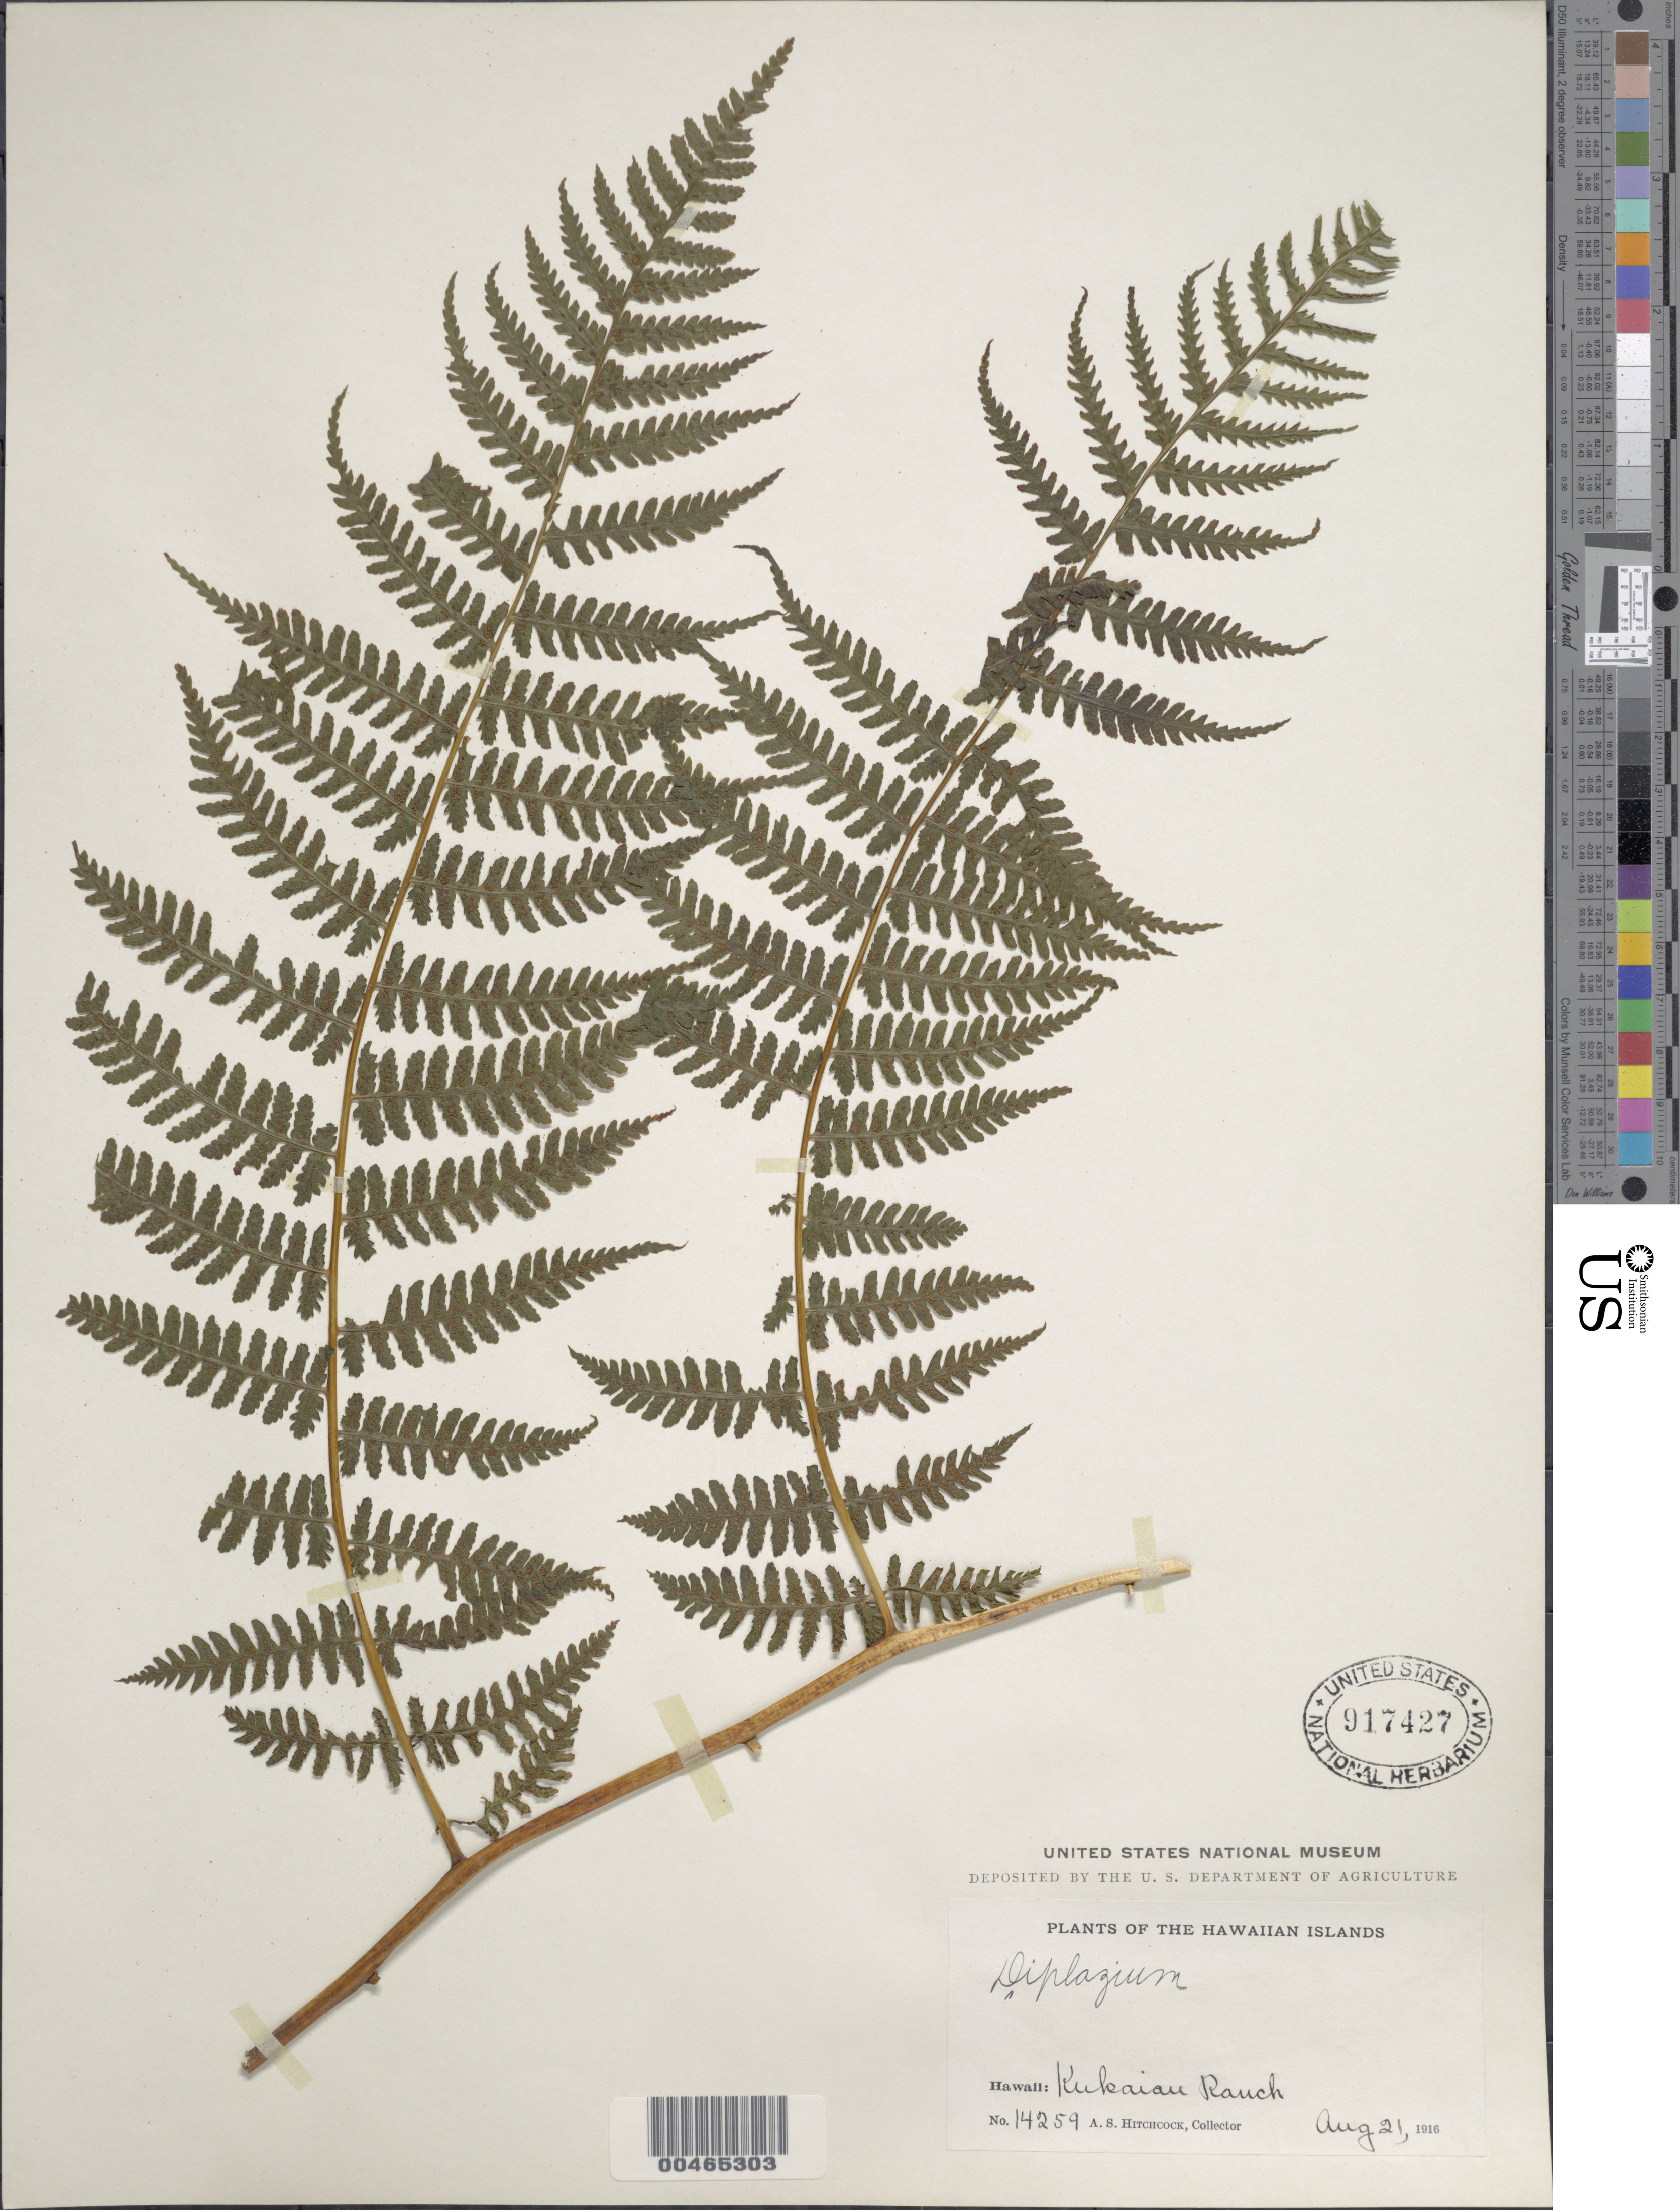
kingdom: Plantae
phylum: Tracheophyta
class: Polypodiopsida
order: Polypodiales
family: Athyriaceae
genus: Diplazium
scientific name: Diplazium sandwichianum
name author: (C. Presl) Diels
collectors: A. S. Hitchcock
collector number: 14259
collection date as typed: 21 Aug 1916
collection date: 1916-08-21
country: United States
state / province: Hawaii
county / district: Hawaii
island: Hawaii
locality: Kukaiau Ranch.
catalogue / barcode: US 917427